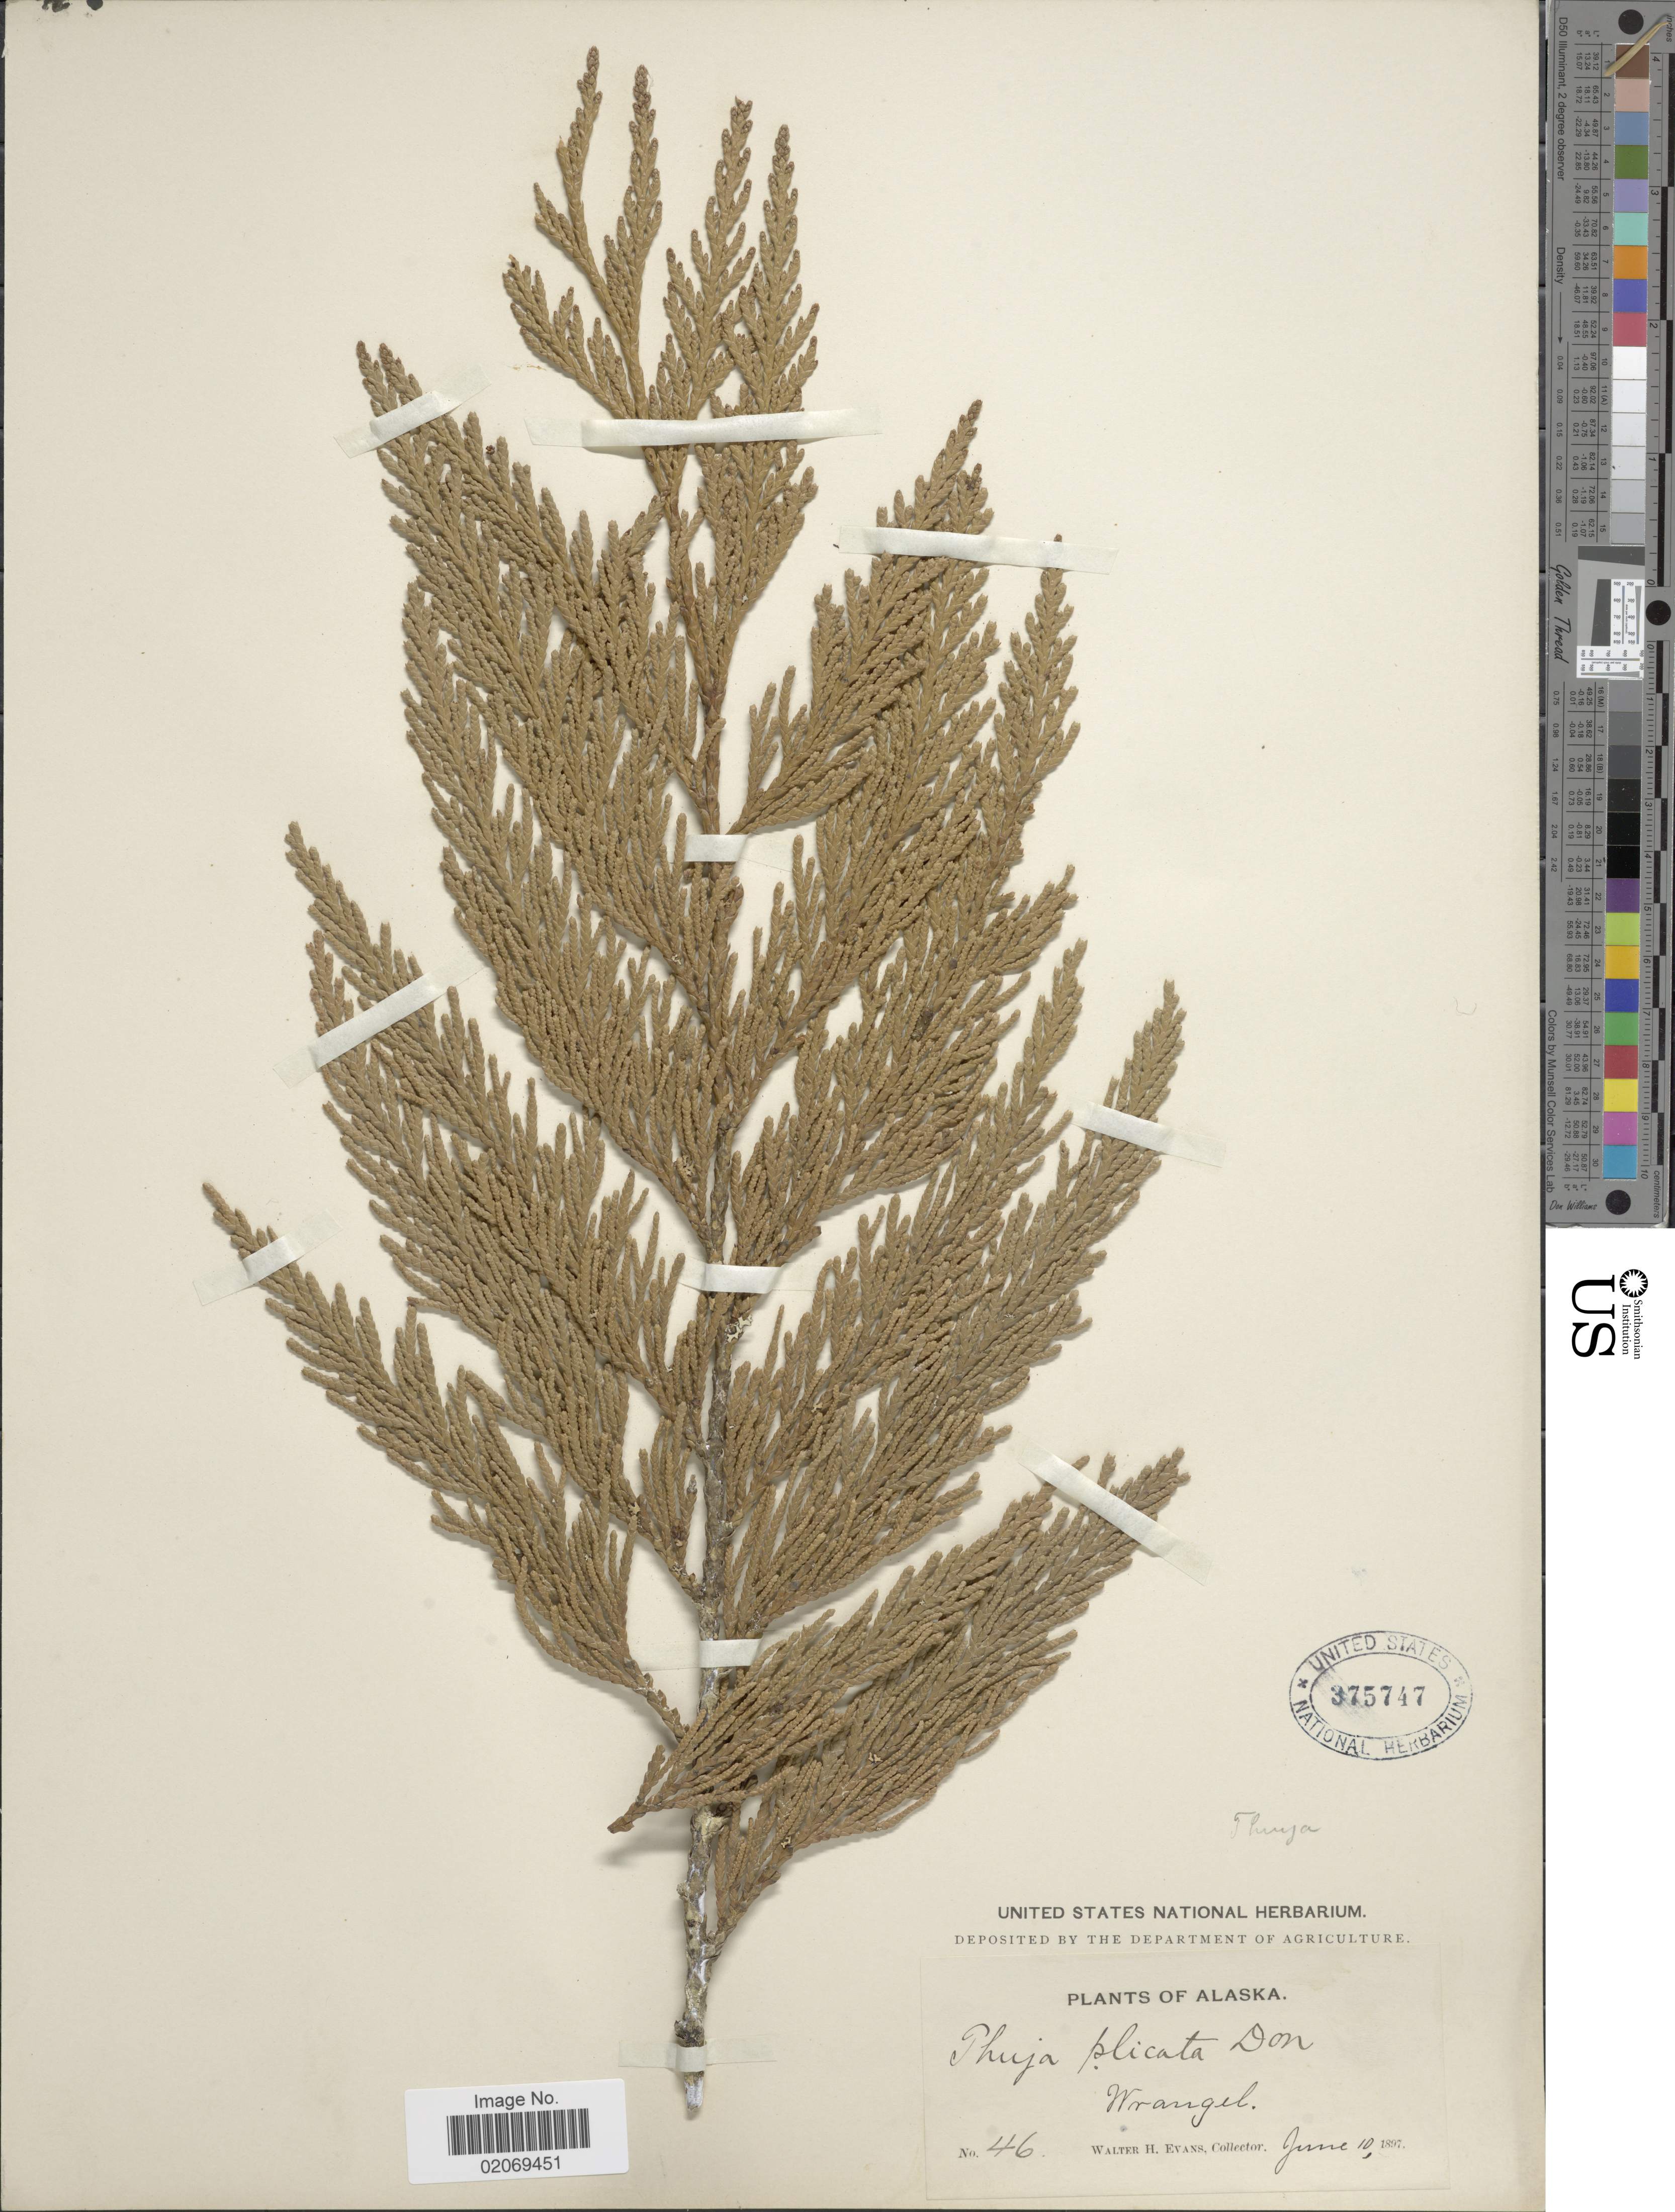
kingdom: Plantae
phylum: Tracheophyta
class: Pinopsida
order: Pinales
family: Cupressaceae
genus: Thuja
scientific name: Thuja plicata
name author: Donn & D. Don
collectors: W. H. Evans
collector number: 46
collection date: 1897-06-10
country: United States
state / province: Alaska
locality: Wrangell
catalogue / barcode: US 375747